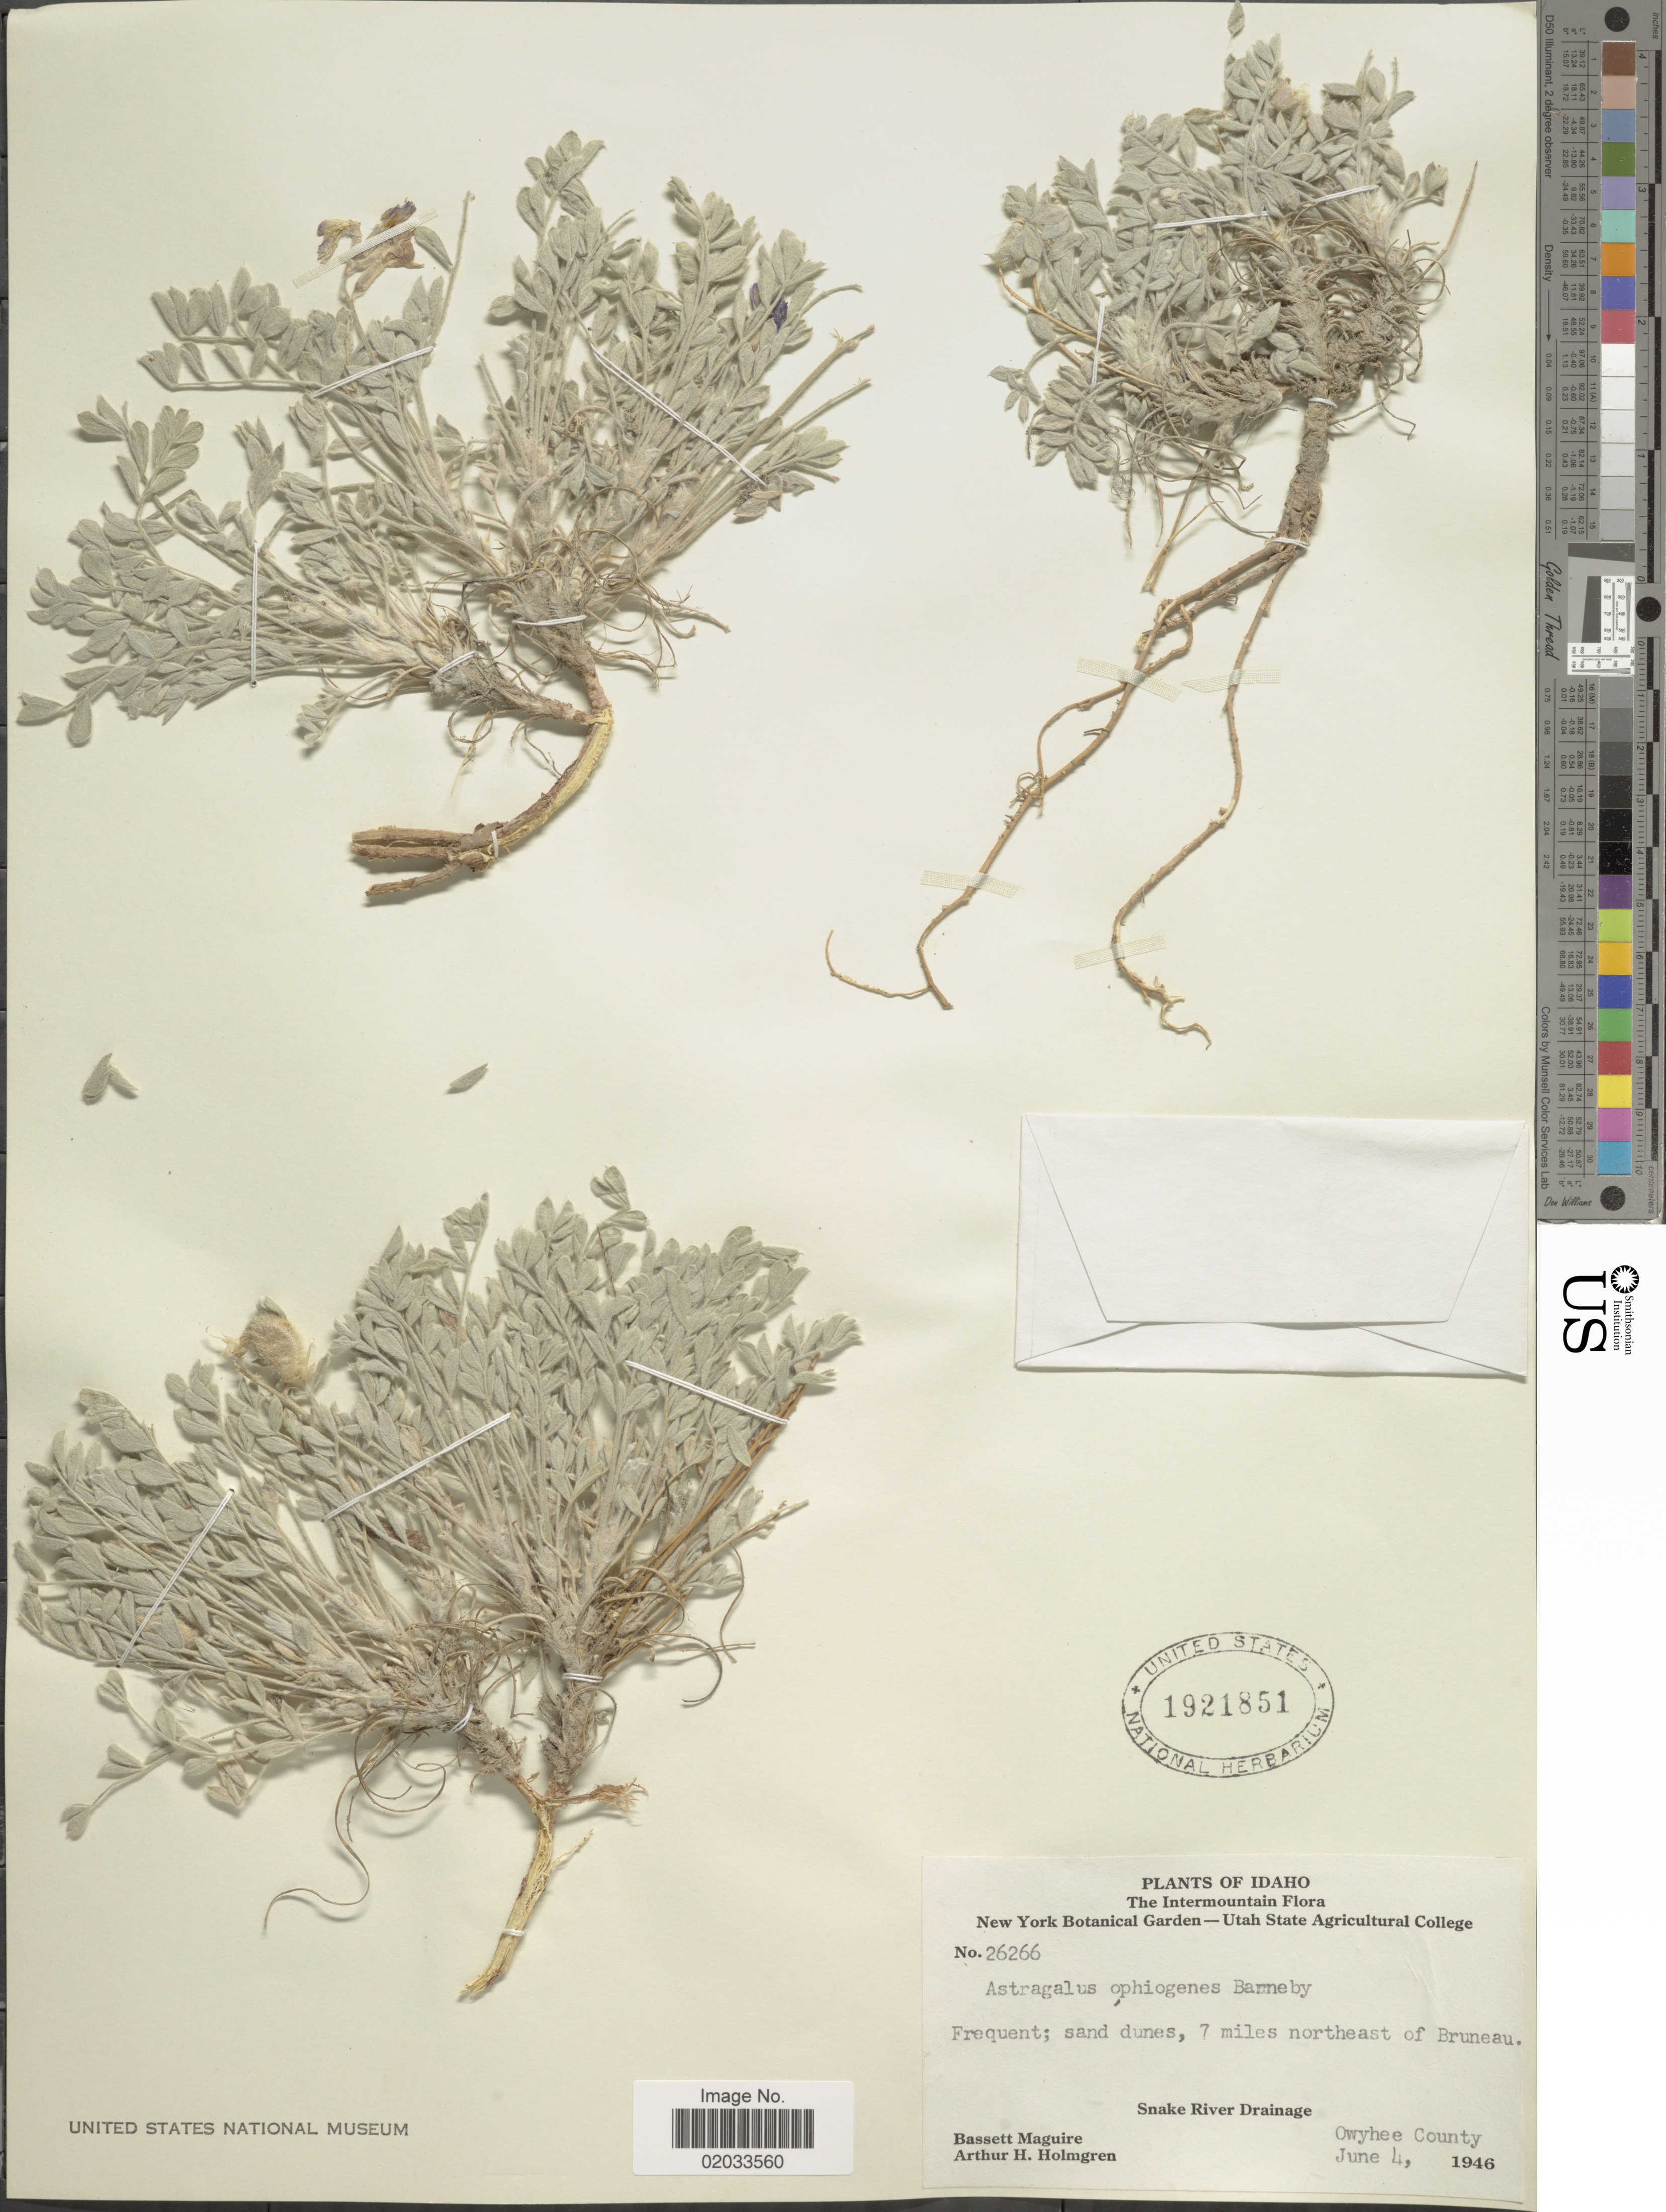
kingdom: Plantae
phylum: Tracheophyta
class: Magnoliopsida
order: Fabales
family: Fabaceae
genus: Astragalus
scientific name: Astragalus ophiogenes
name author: Barneby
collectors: B. Maguire & A. H. Holmgren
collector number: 26266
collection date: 1946-06-04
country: United States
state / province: Idaho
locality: Sand dunes, 7 miles northeast of Bruneau, Snake River Drainage, Owyhee County, The Intermountain flora.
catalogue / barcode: US 1921851